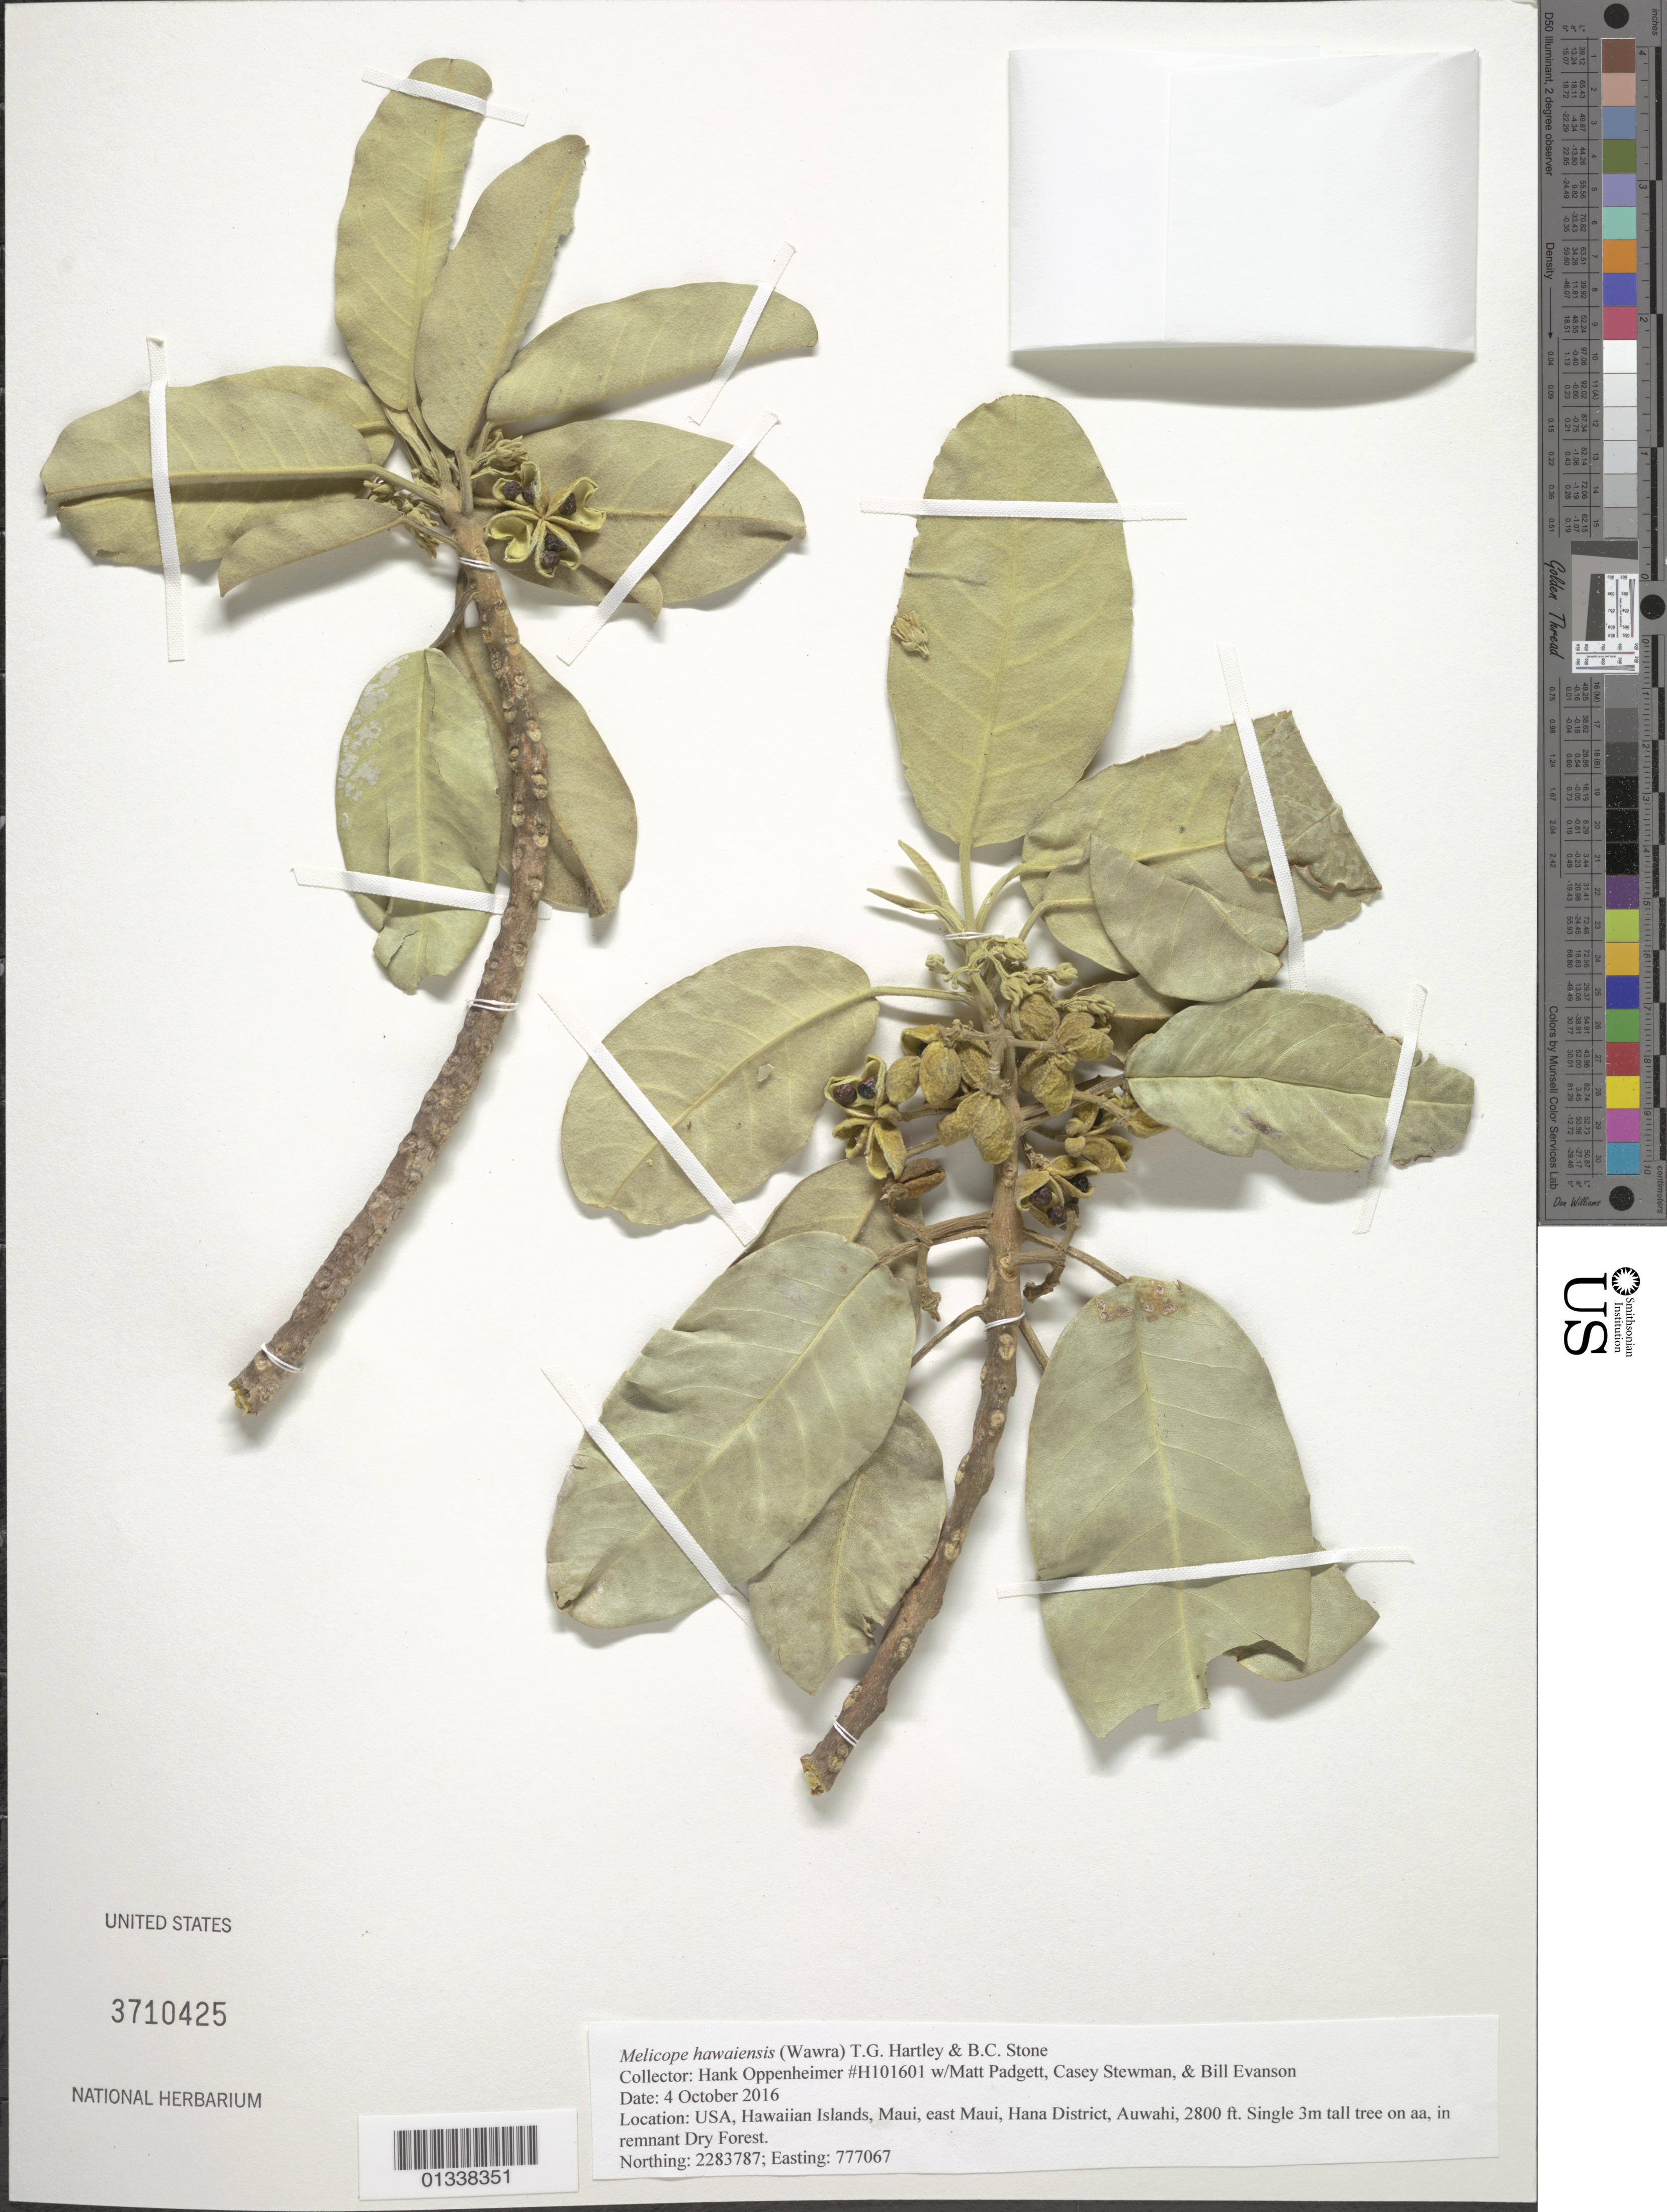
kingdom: Plantae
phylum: Tracheophyta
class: Magnoliopsida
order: Sapindales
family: Rutaceae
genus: Melicope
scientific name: Melicope hawaiensis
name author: (Wawra) T.G. Hartley & B.C. Stone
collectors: H. Oppenheimer, M. Padgett, C. Stewman & B. Evanson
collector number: H101601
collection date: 2016-10-04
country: United States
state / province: Hawaii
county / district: Maui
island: Maui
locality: east Maui, Auwahi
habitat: On aa, in remnant Dry Forest.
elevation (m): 853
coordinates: Northing: 2283787, Easting: 777067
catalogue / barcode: US 3710425